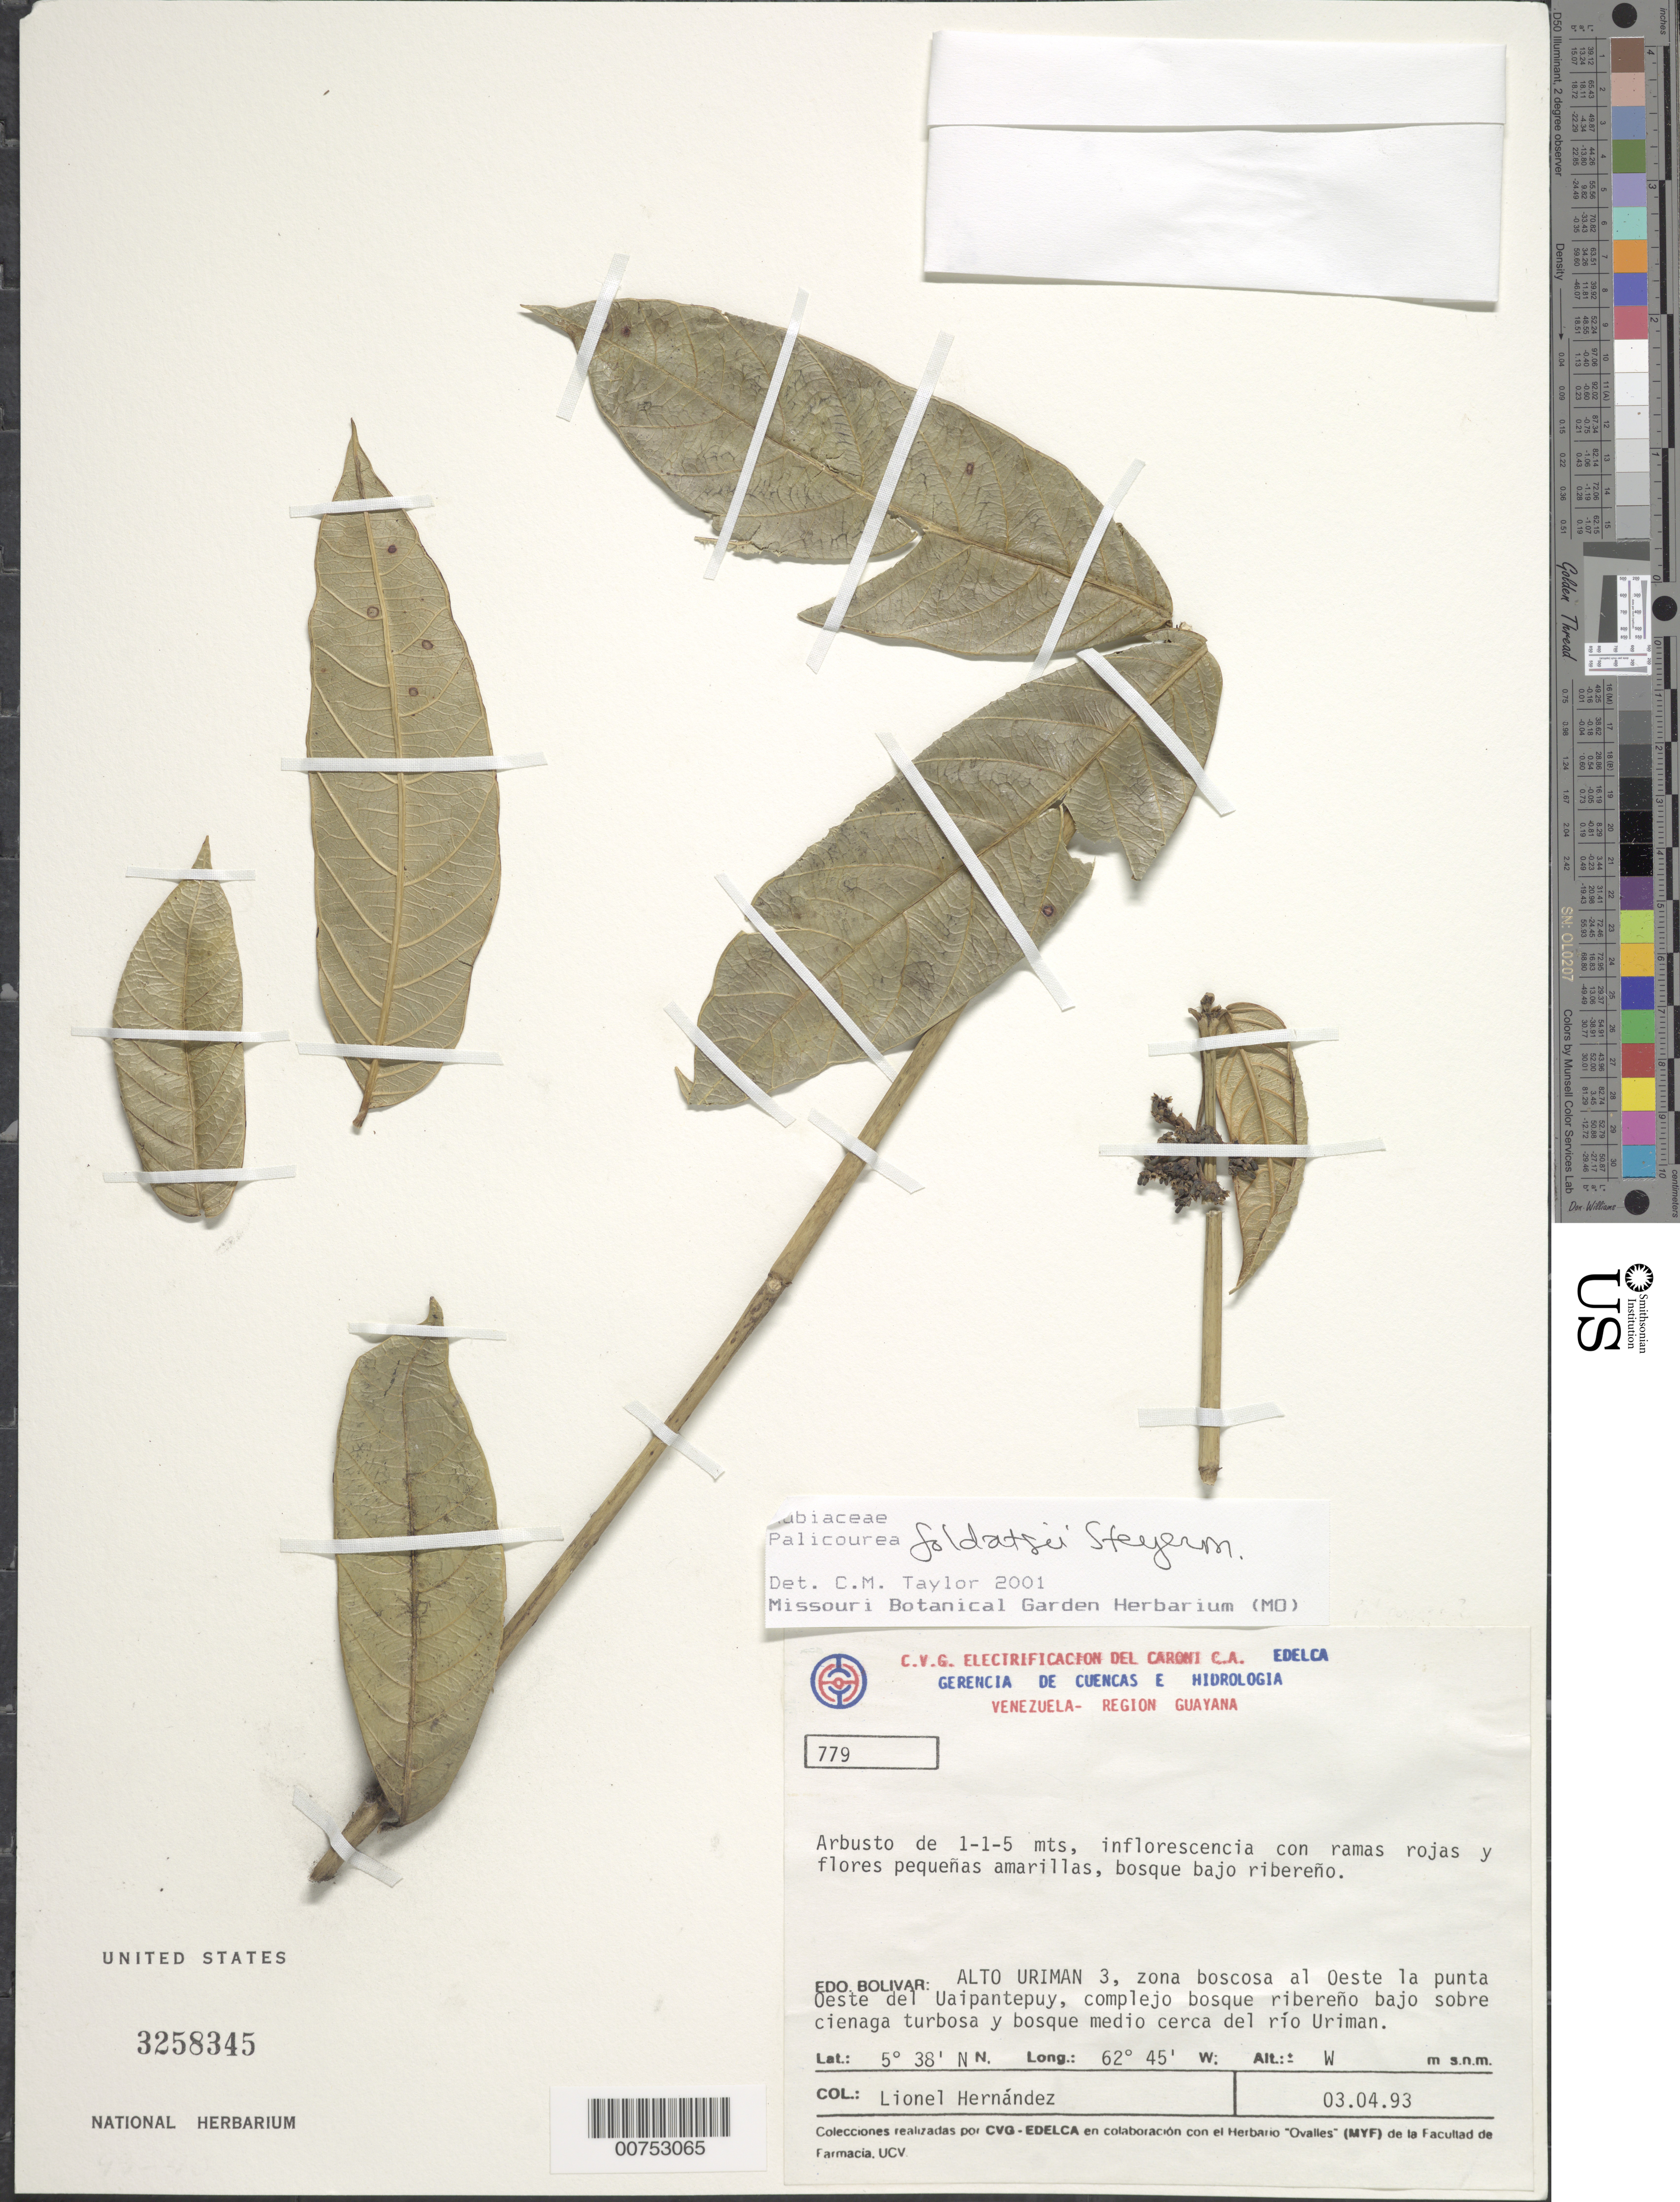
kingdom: Plantae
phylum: Tracheophyta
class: Magnoliopsida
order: Gentianales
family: Rubiaceae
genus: Palicourea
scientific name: Palicourea foldatsii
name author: Steyerm.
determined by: Taylor, Charlotte M.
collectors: L. Hernández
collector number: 779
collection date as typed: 3-Apr-93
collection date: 1993-04-03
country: Venezuela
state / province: Bolívar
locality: Alto Uriman 3, al Oeste la punta Oeste del Uaipantepuy, cerca del Río Uriman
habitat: Zona boscosa; complejo bosque ribereno bajo sobre cienaga turbosa y bosque medio; bosque bajo ribereno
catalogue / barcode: US 3258345